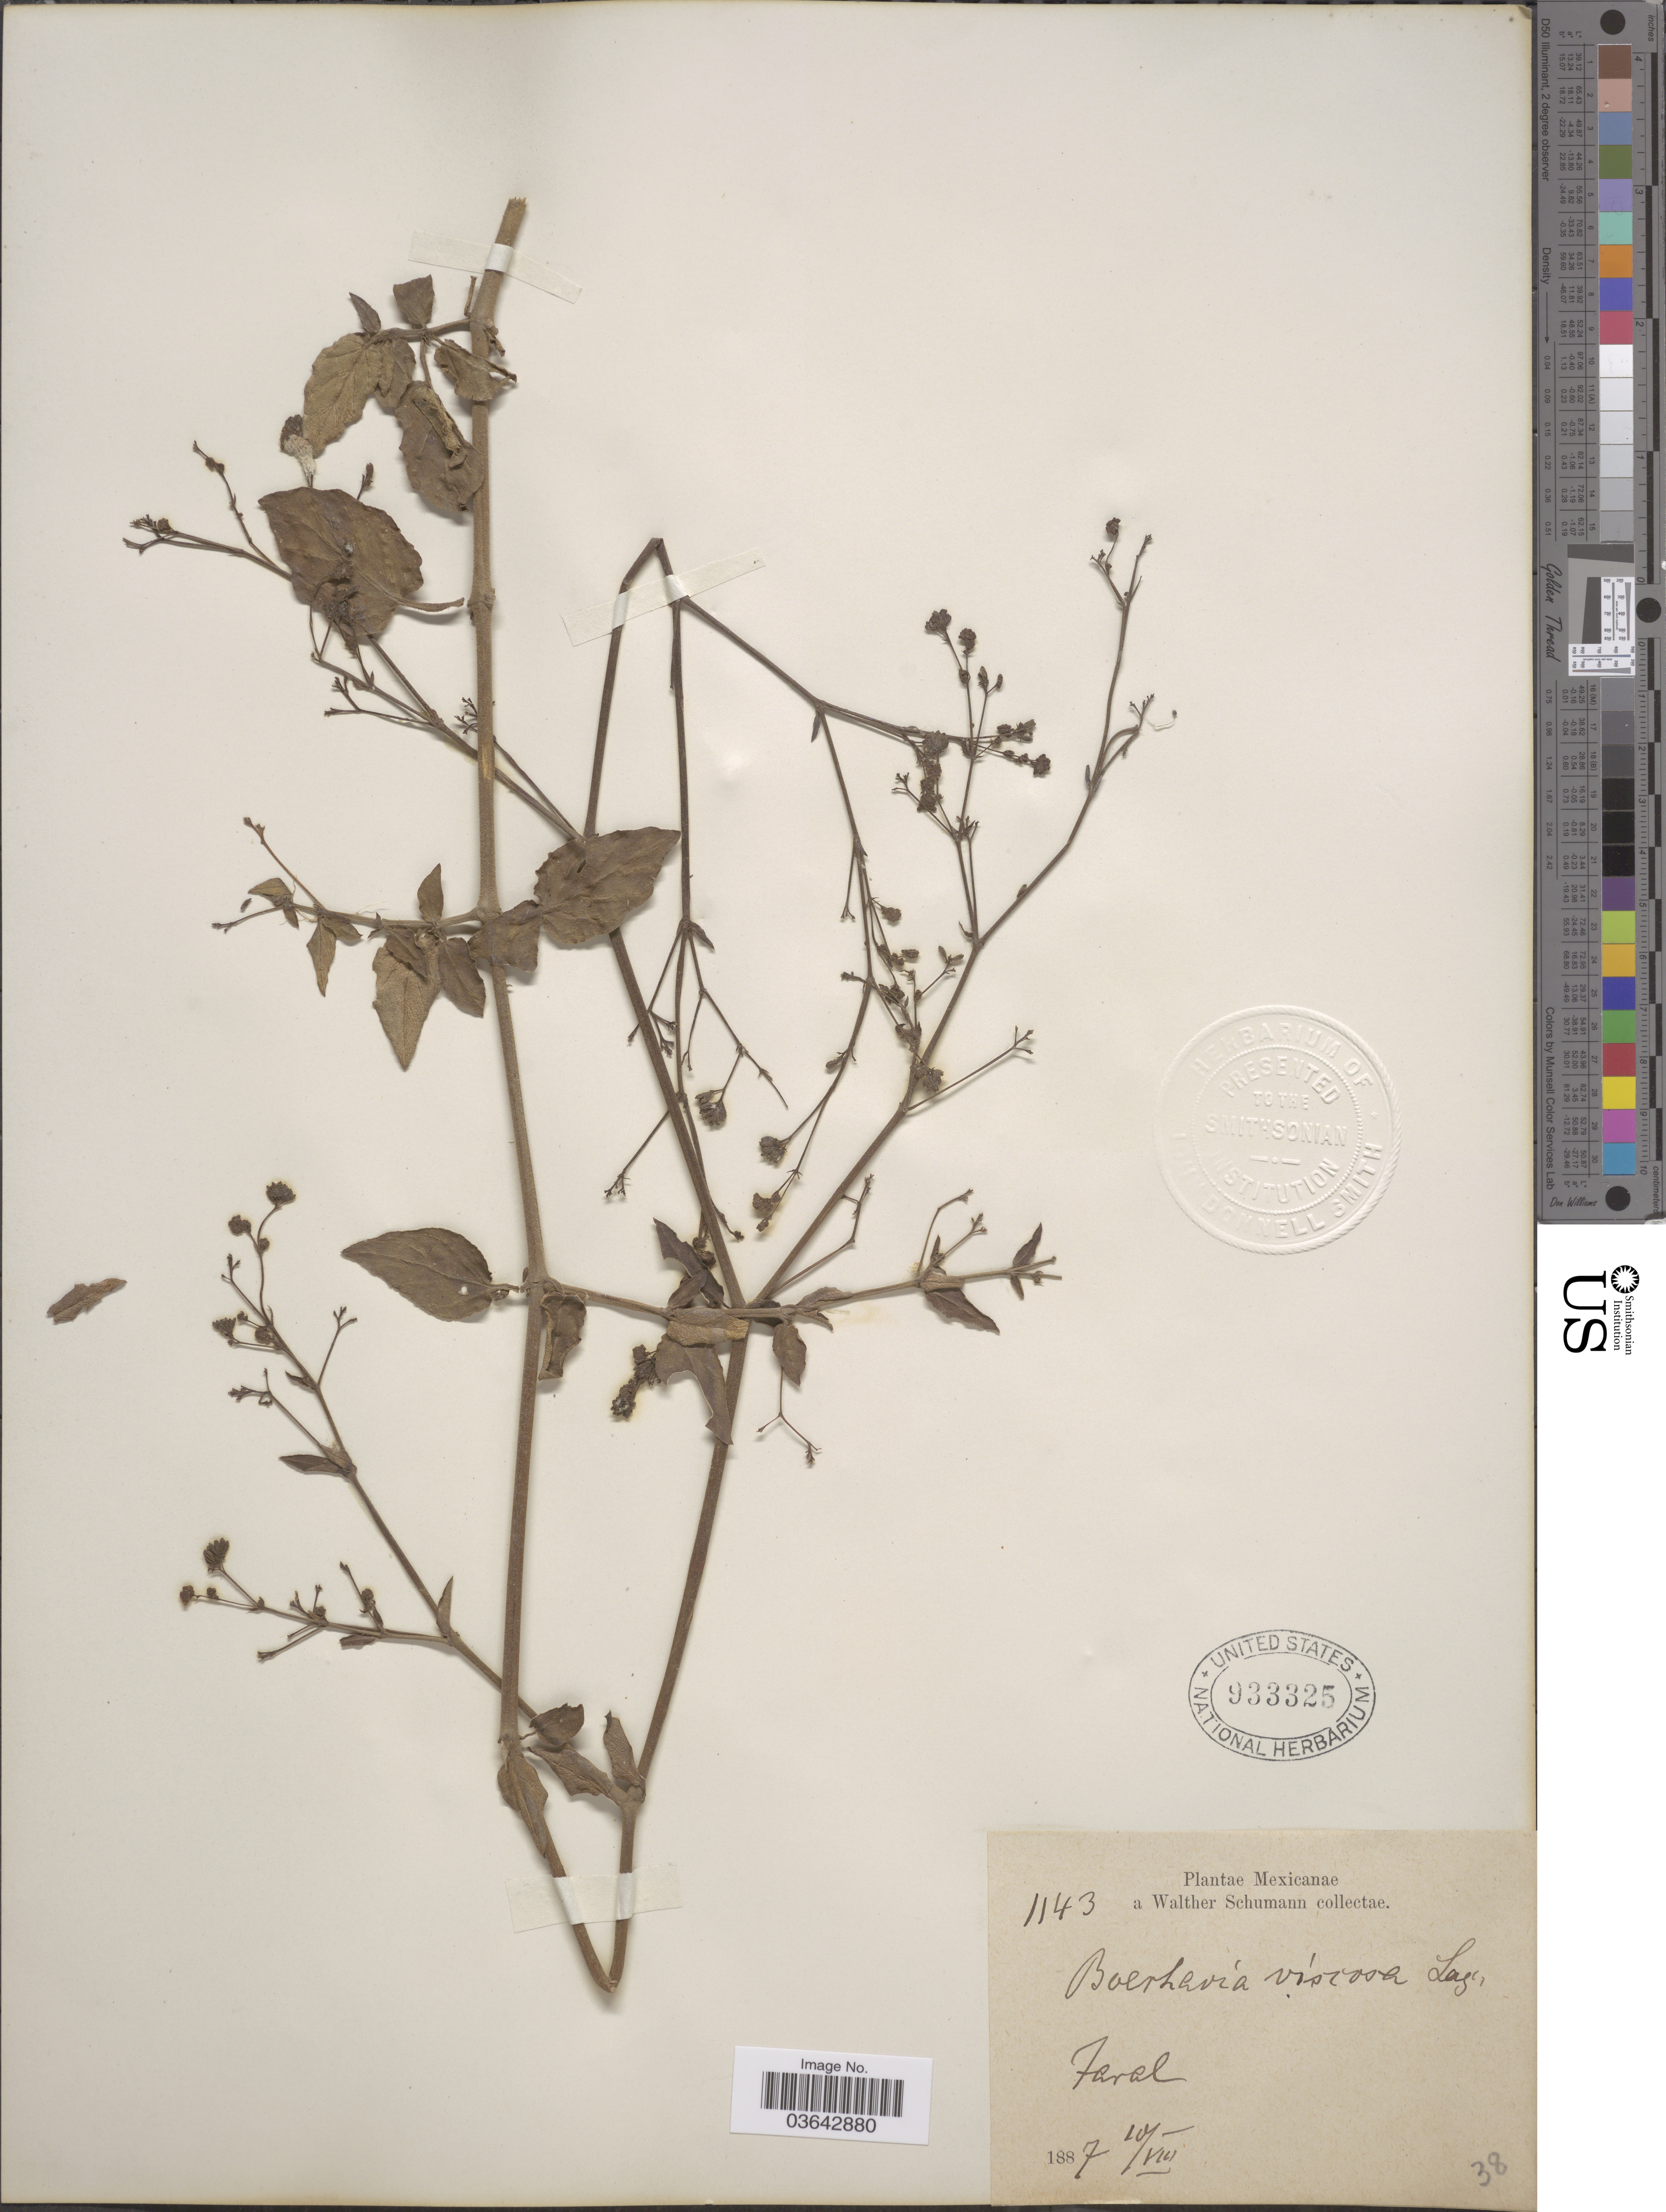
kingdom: Plantae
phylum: Tracheophyta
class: Magnoliopsida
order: Caryophyllales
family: Nyctaginaceae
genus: Boerhavia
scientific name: Boerhavia caribaea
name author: Jacq.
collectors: W. Schumann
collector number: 1143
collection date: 1887-08-10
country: Mexico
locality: Faral.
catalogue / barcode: US 933325